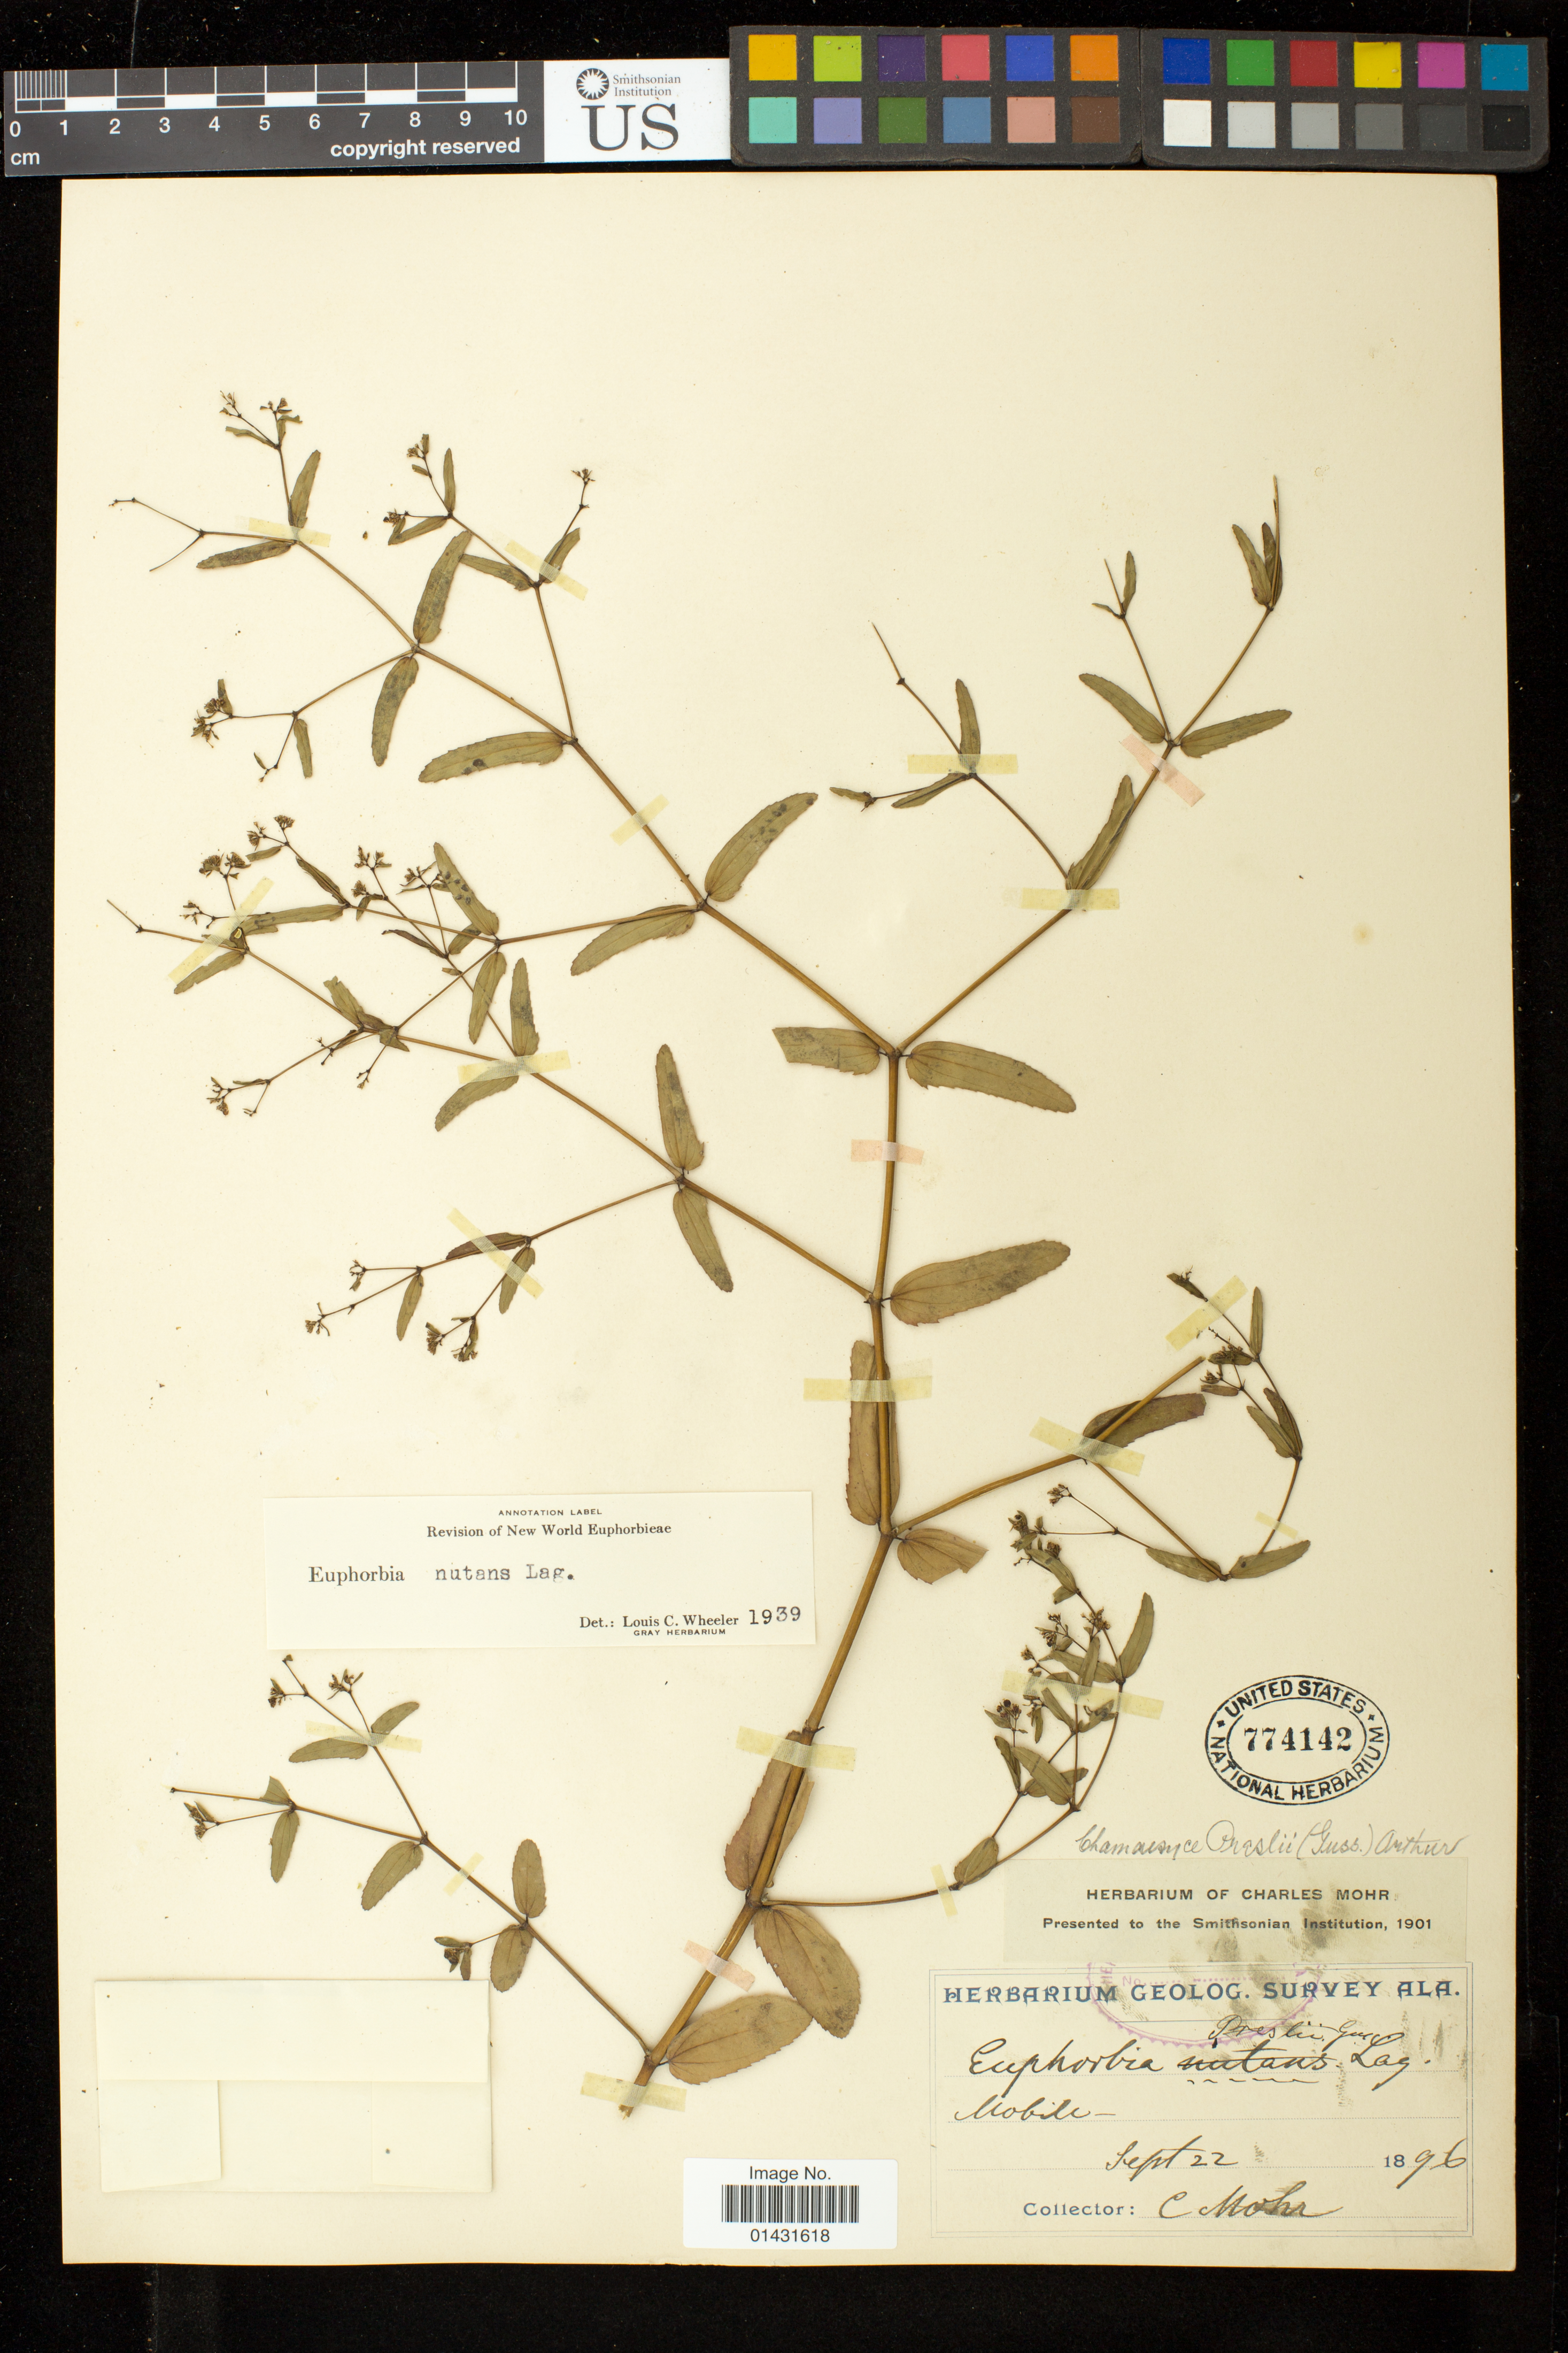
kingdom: Plantae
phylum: Tracheophyta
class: Magnoliopsida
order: Malpighiales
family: Euphorbiaceae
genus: Euphorbia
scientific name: Euphorbia hypericifolia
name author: L.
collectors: C. T. Mohr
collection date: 1896-09-22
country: United States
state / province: Alabama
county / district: Mobile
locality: Mobile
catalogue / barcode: US 774142